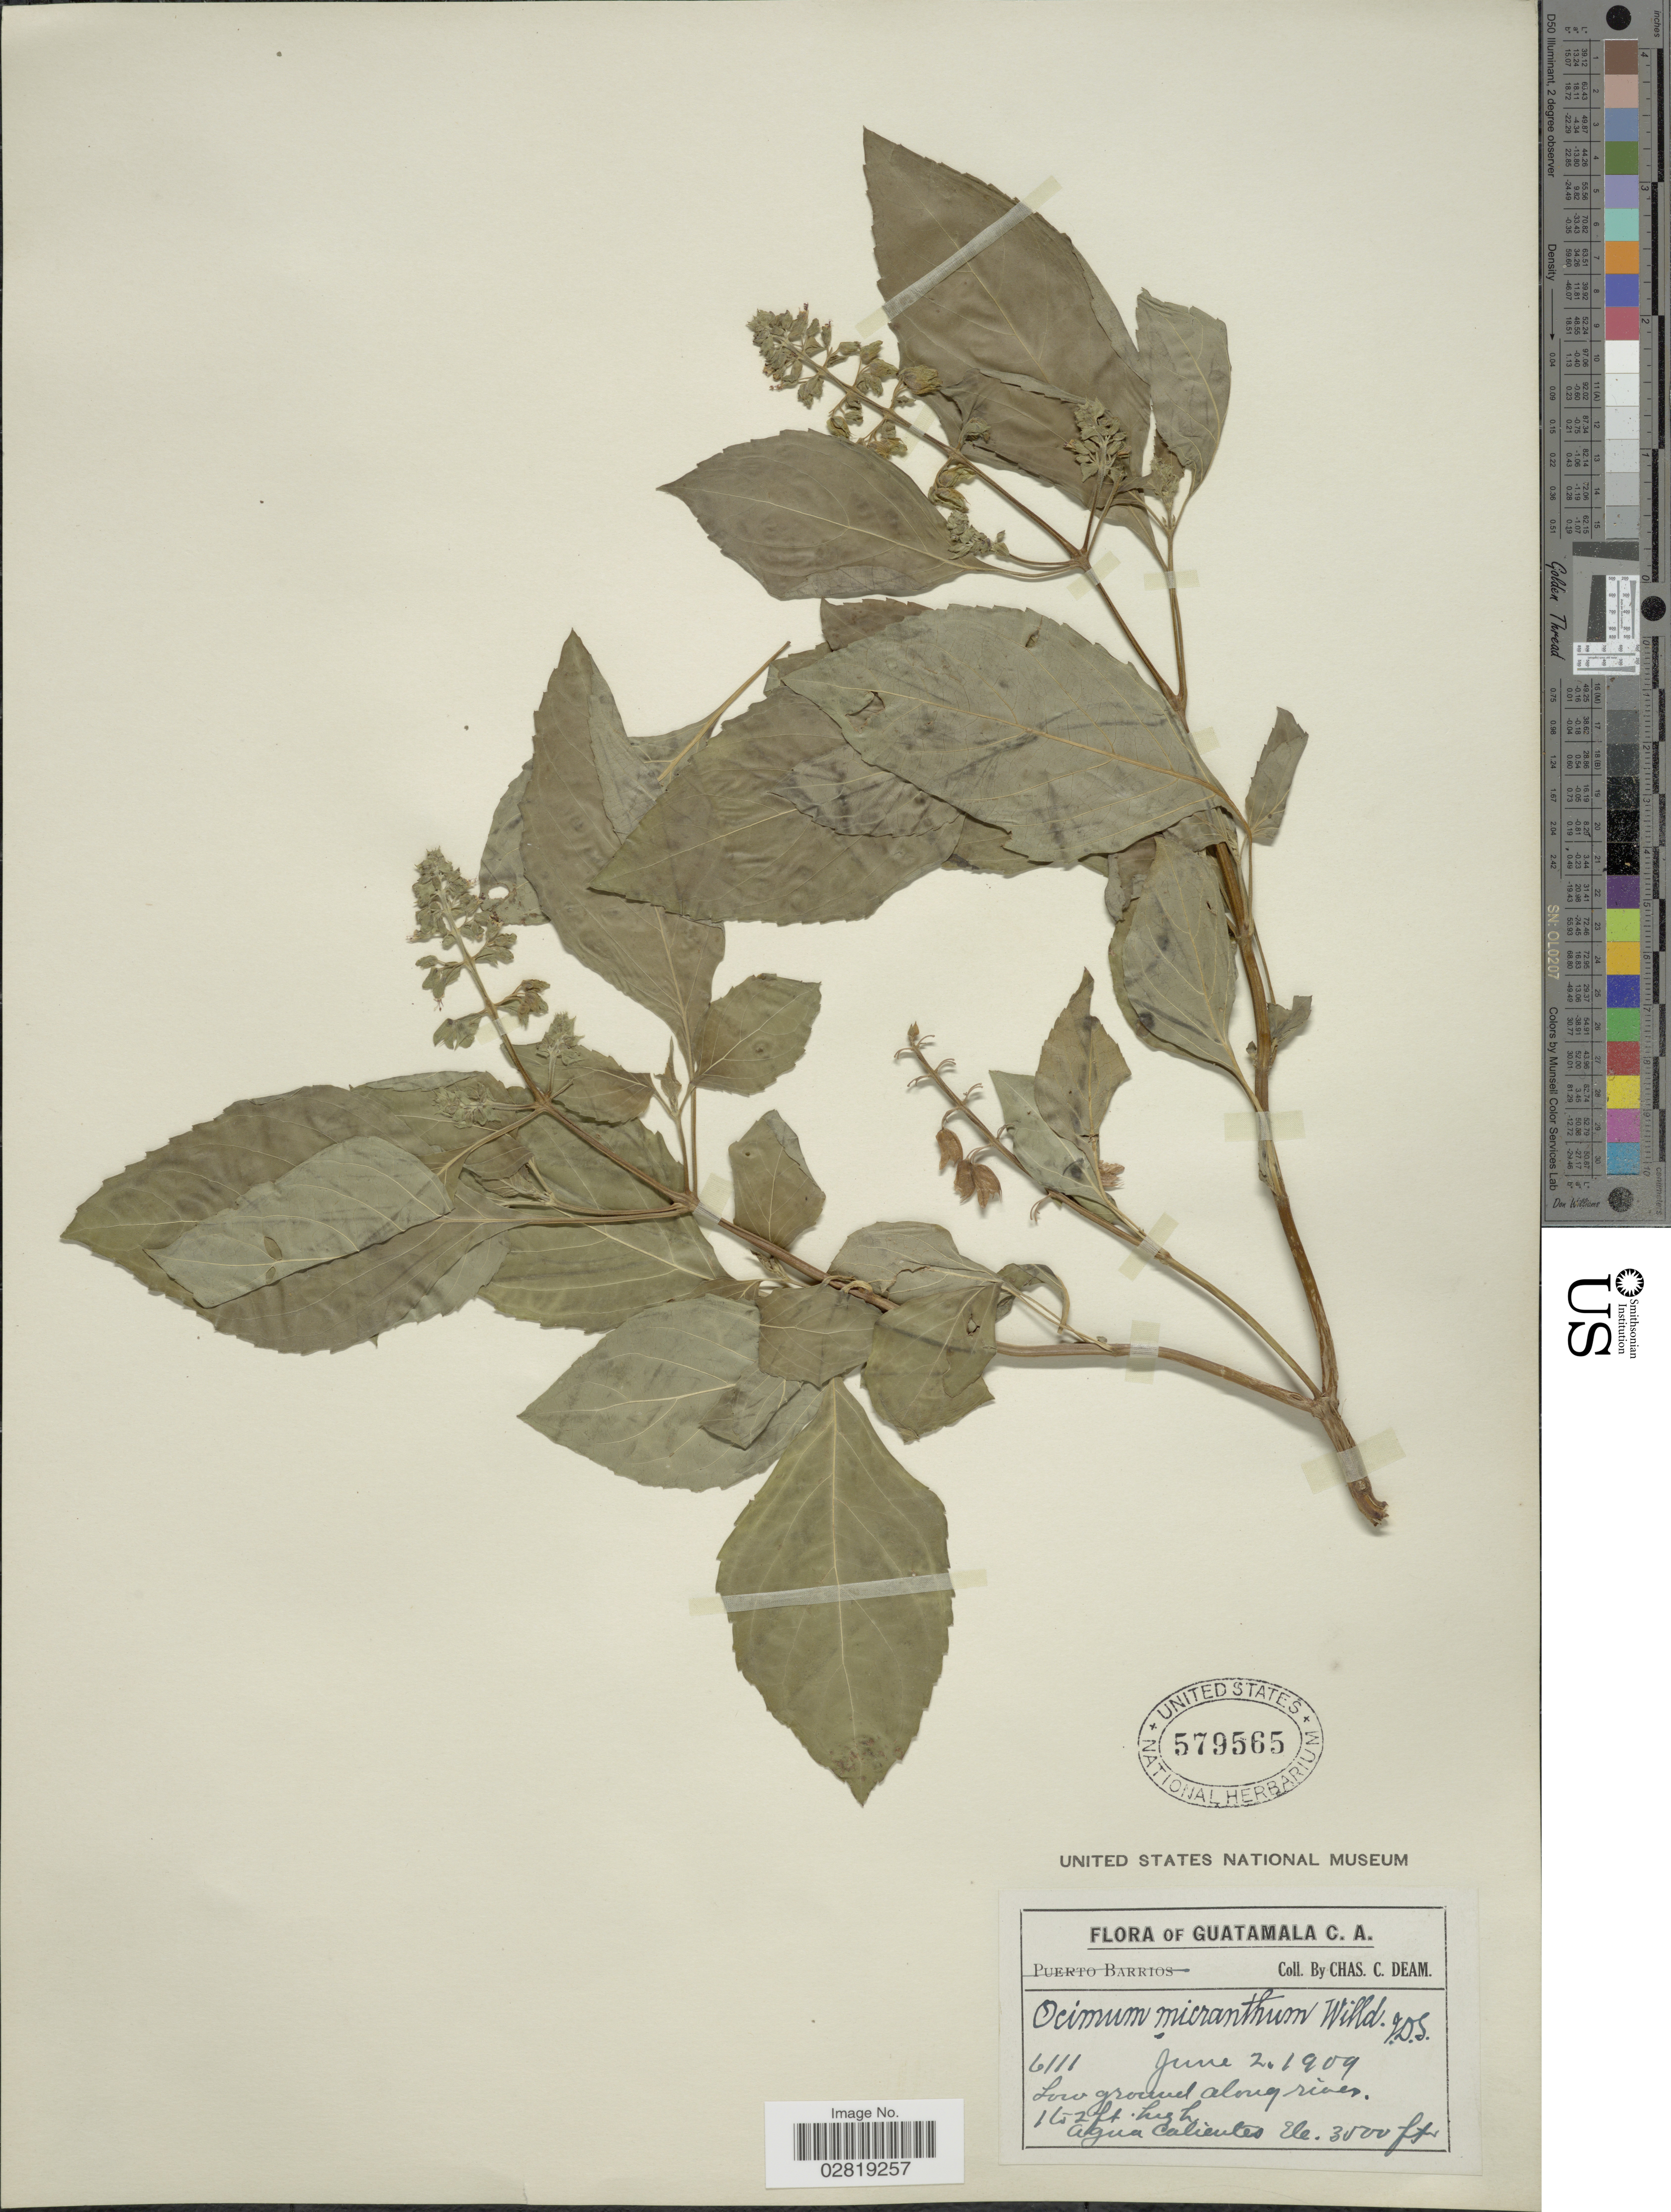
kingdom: Plantae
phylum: Tracheophyta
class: Magnoliopsida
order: Lamiales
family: Lamiaceae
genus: Ocimum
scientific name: Ocimum campechianum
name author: Mill.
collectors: C. C. Deam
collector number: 6111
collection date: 1909-06-02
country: Guatemala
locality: Along river, Agua Calientes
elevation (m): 914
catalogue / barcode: US 579565